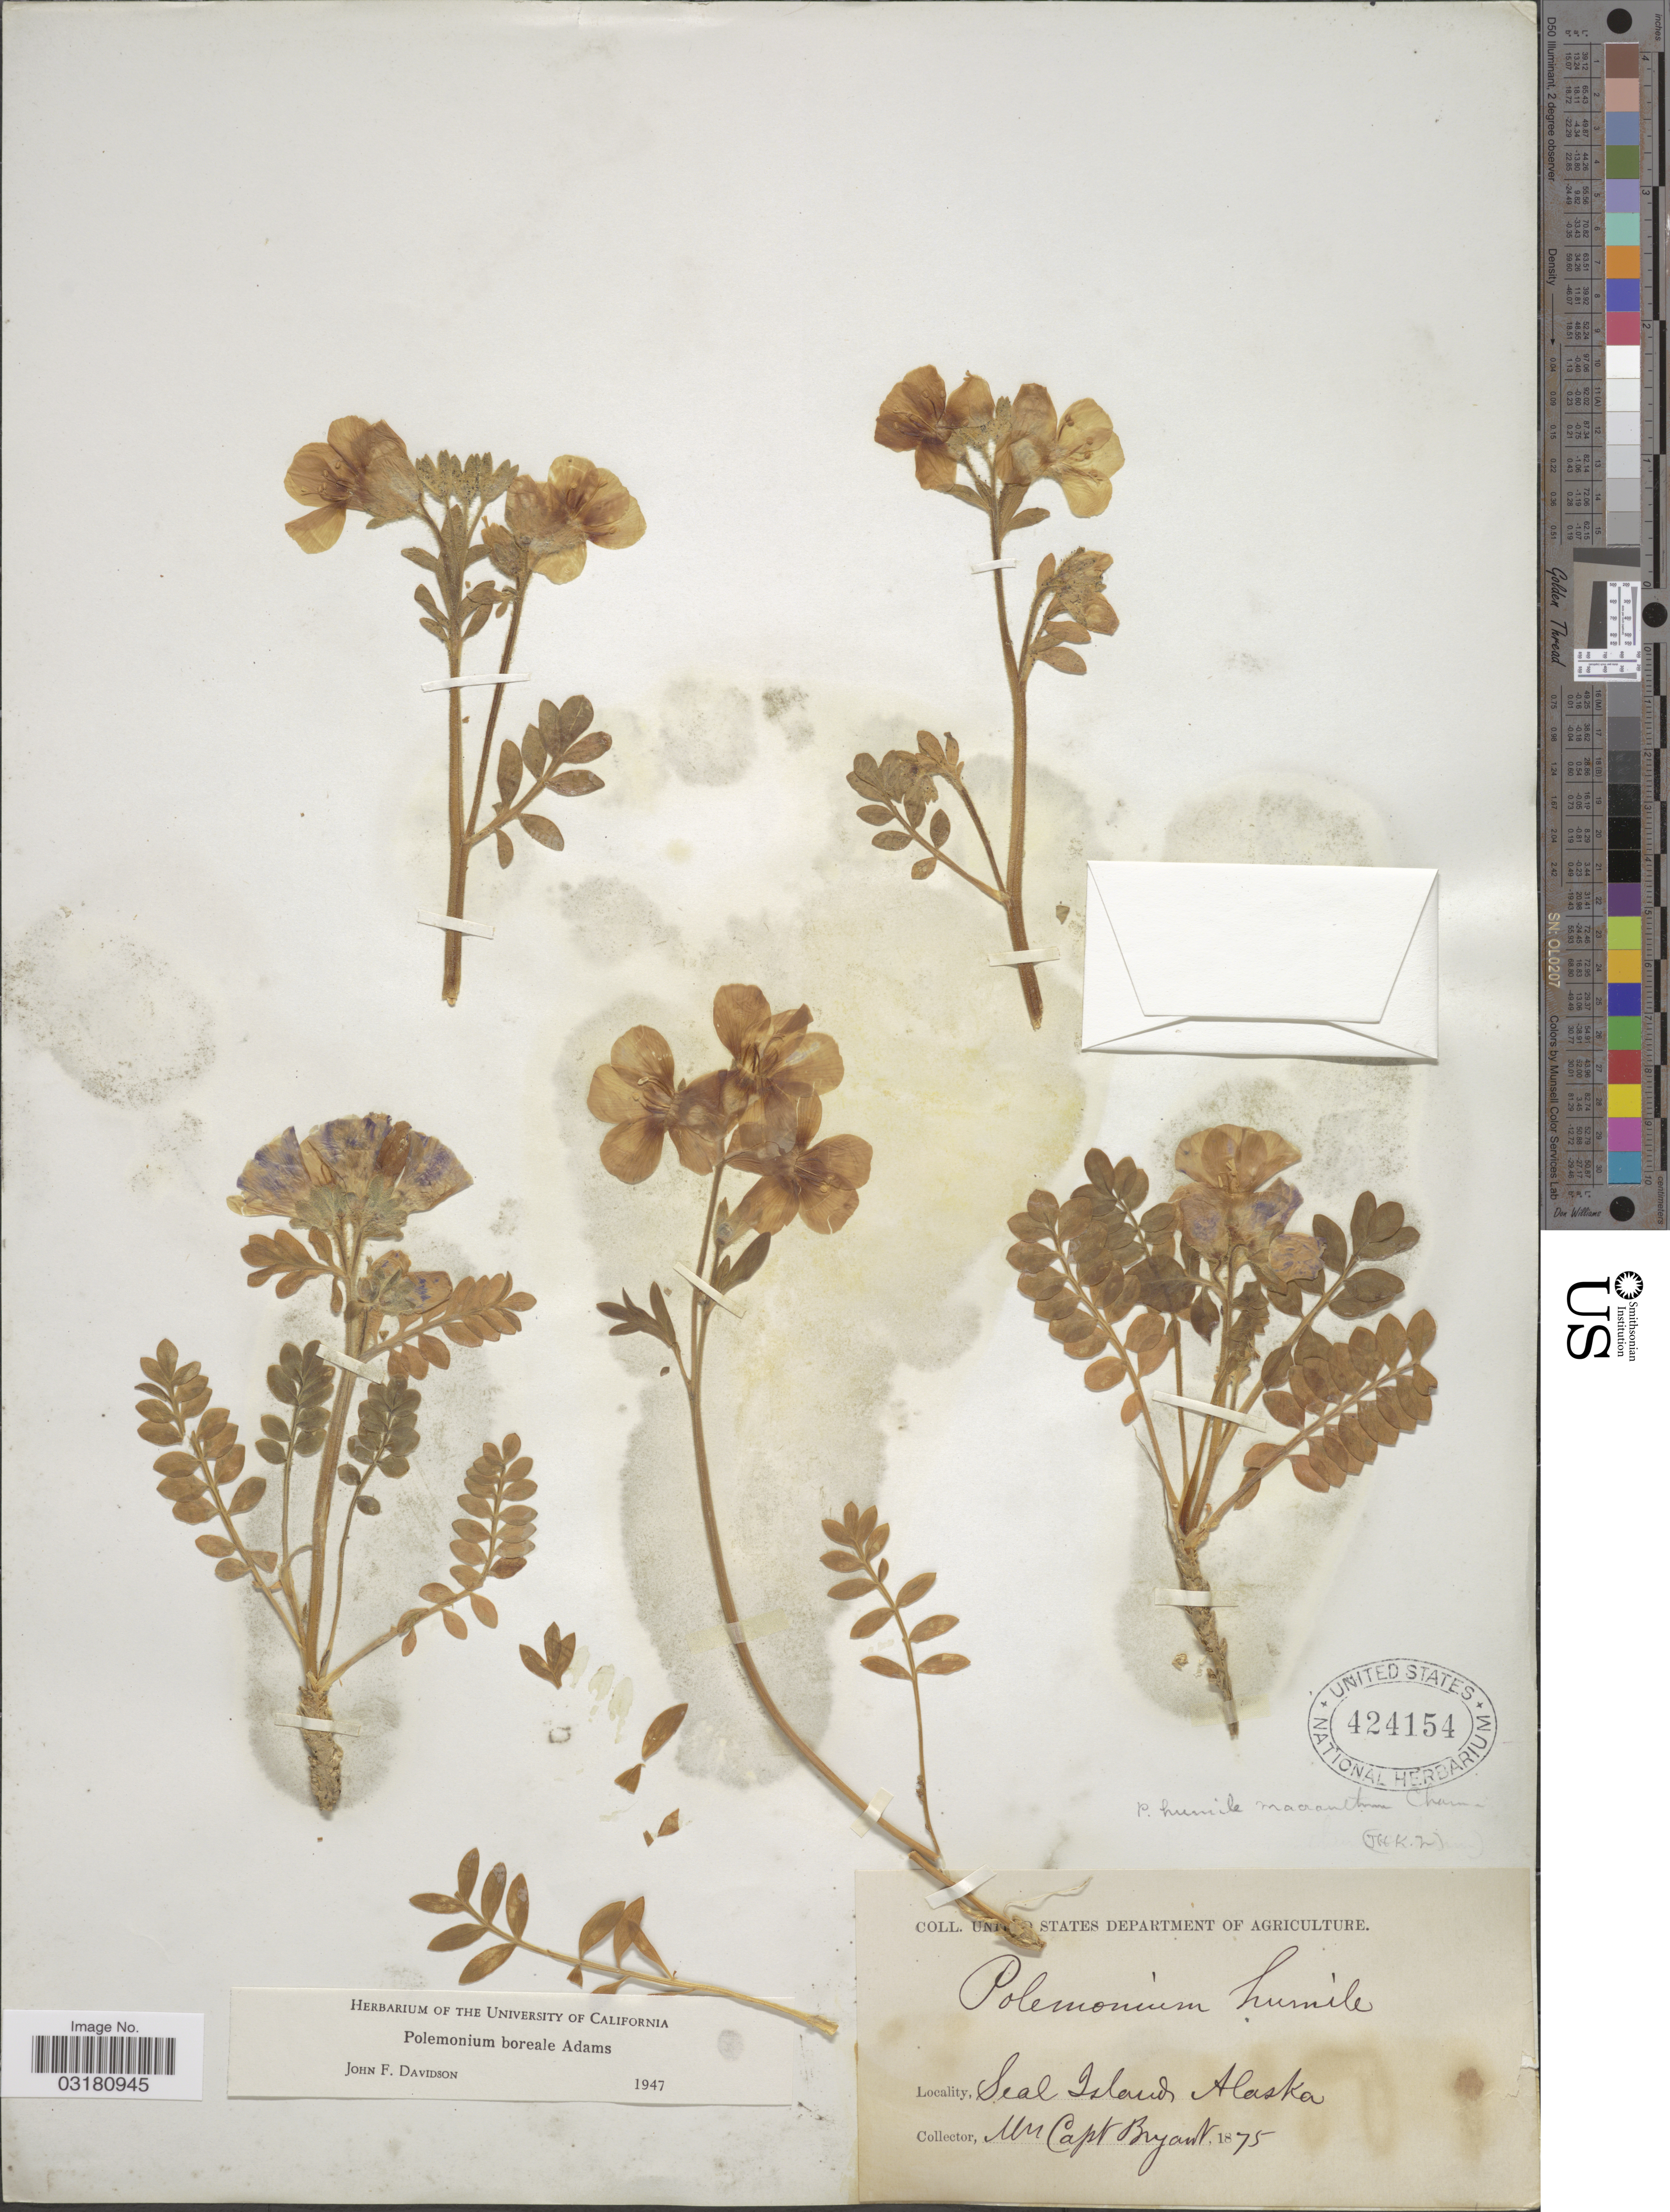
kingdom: Plantae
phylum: Tracheophyta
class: Magnoliopsida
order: Ericales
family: Polemoniaceae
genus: Polemonium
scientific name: Polemonium boreale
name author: Adams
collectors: C. Bryant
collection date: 1875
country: United States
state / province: Alaska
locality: Seal Islands.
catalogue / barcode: US 424154